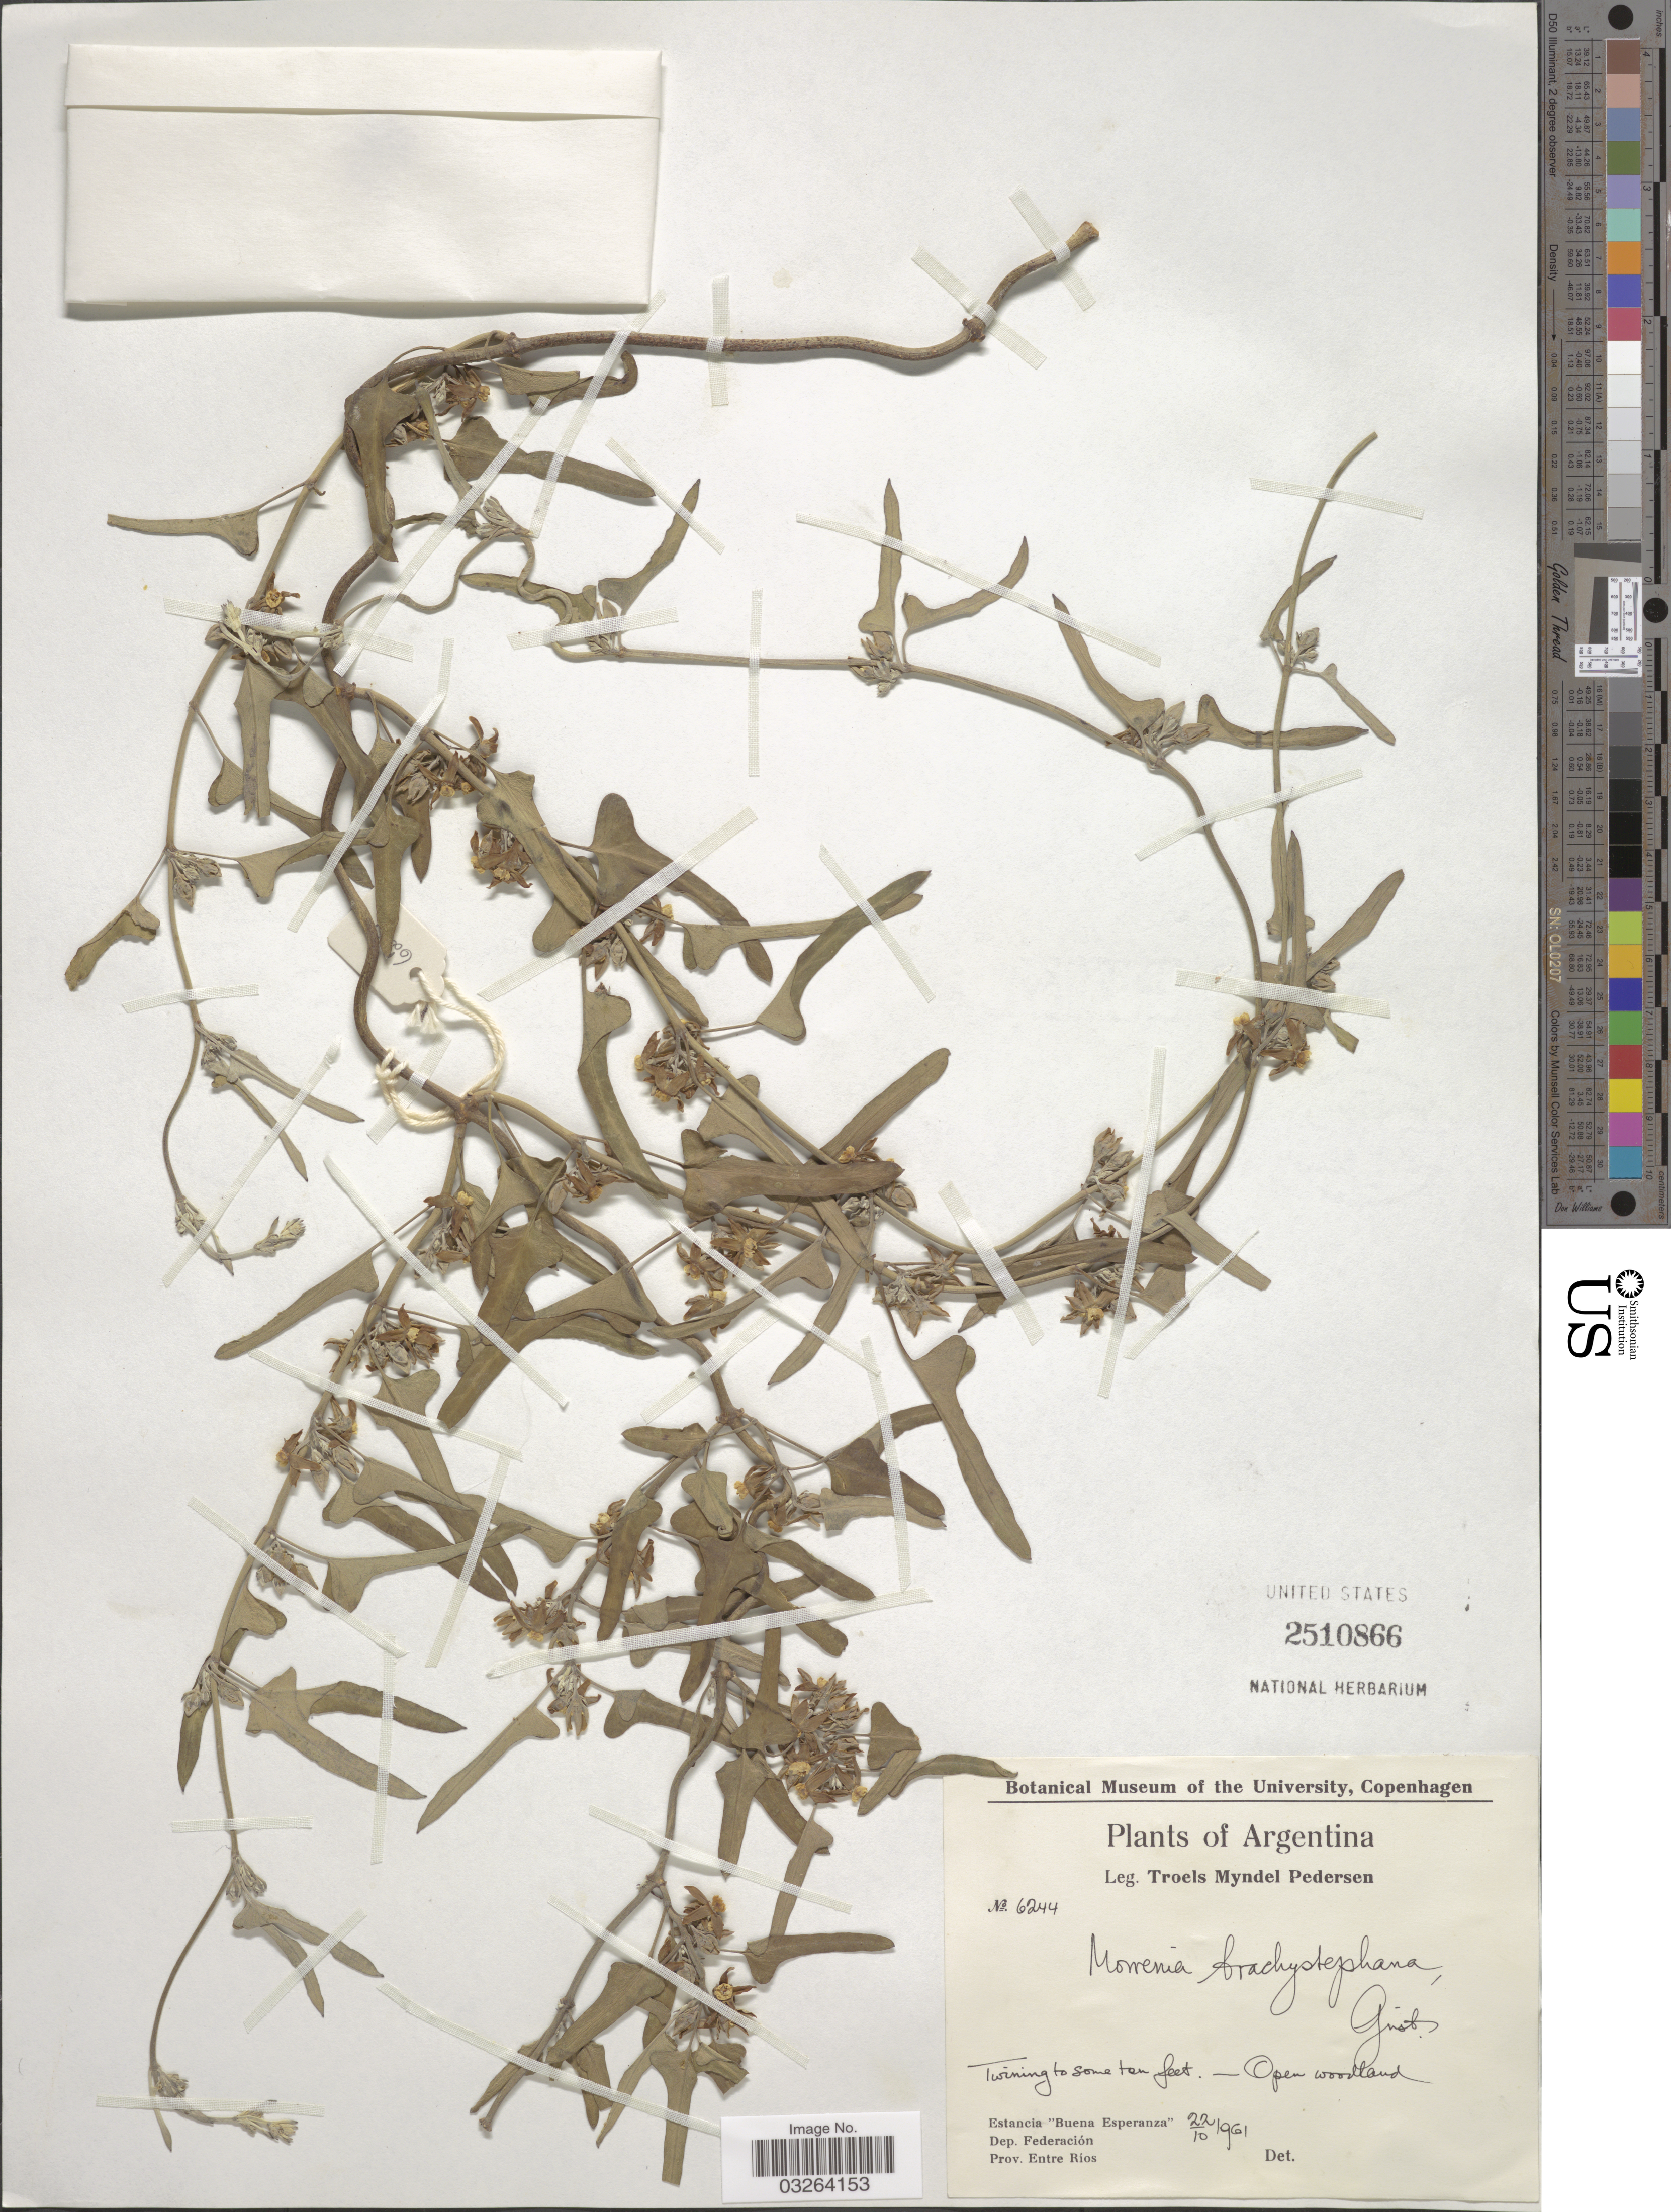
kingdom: Plantae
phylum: Tracheophyta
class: Magnoliopsida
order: Gentianales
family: Apocynaceae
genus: Morrenia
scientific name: Morrenia brachystephana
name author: Griseb.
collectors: T. Pederson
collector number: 6244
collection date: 1961-10-22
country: Argentina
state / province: Entre Rios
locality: Estancia "Buena Esperanza". Dep. Federación. Prov. Entre Ríos.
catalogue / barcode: US 2510866